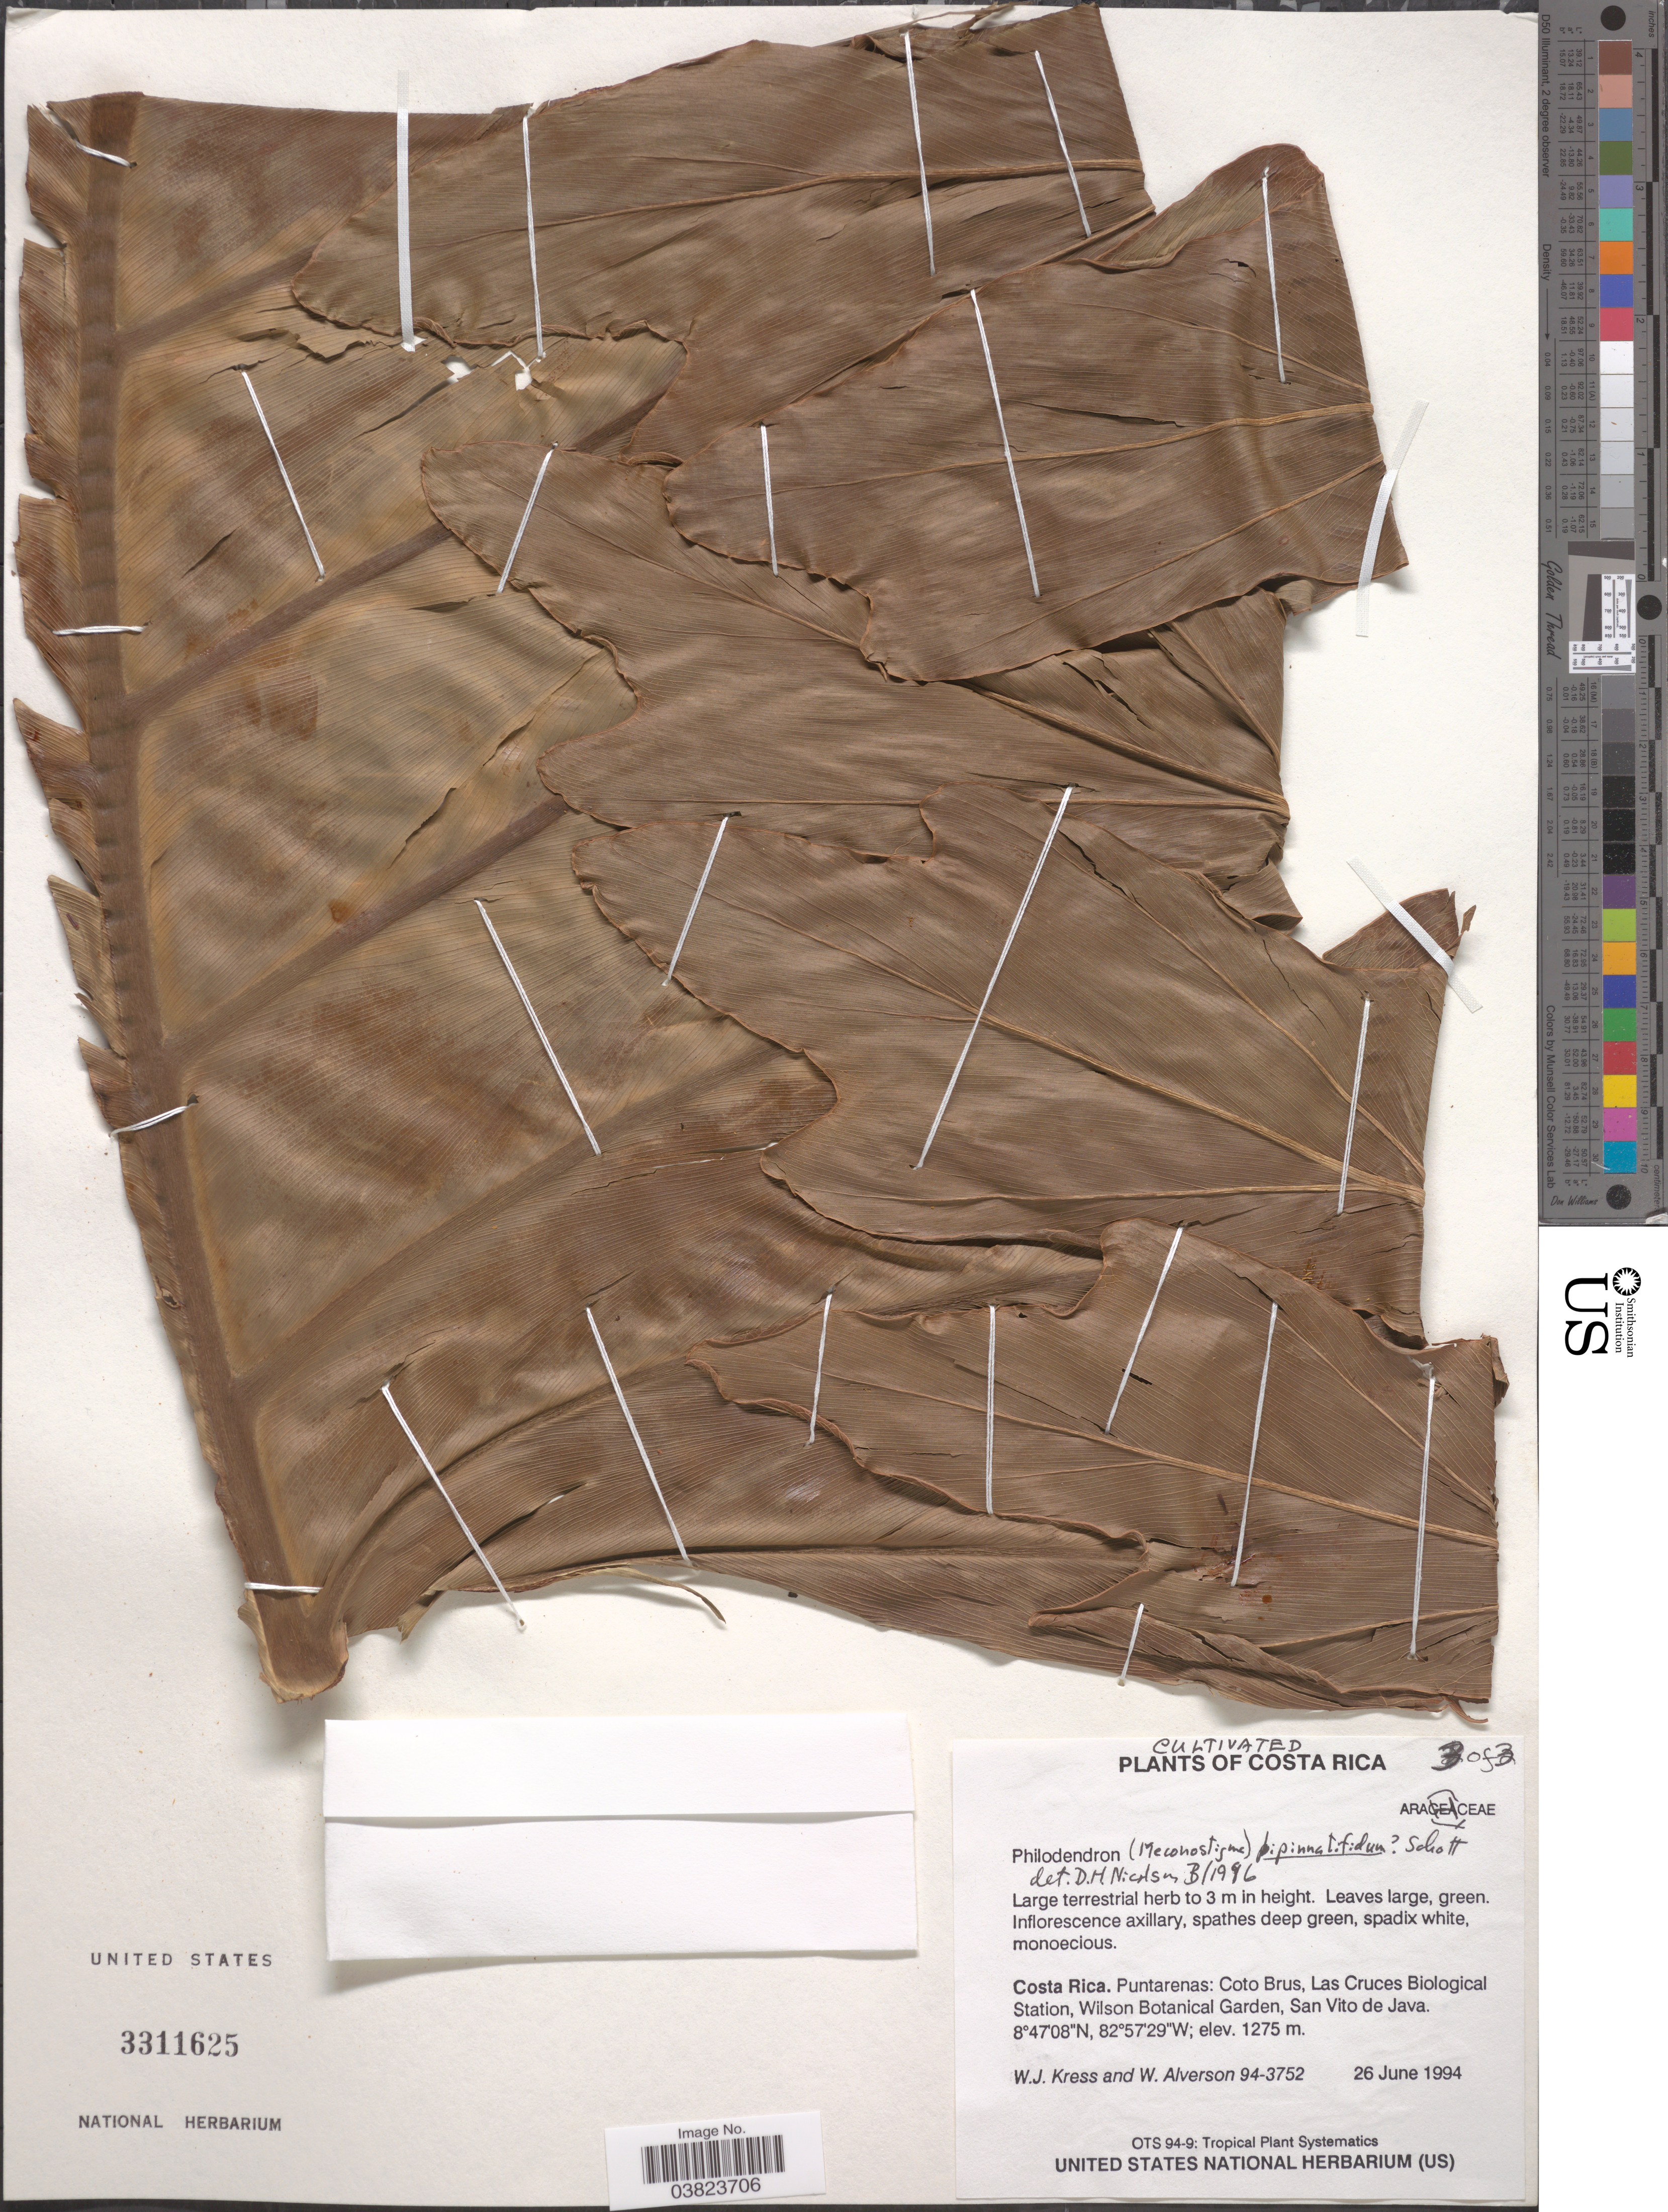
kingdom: Plantae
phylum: Tracheophyta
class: Liliopsida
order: Alismatales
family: Araceae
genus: Philodendron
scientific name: Philodendron bipinnatifidum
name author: Schott ex Endl.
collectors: W. J. Kress & W. S. Alverson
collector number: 94-3752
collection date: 1994-06-26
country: Costa Rica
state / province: Puntarenas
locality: Coto Brus, Las Cruces Biological Station, Wilson Botanical Garden, San Vito de Java.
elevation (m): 1275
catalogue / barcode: US 3311625